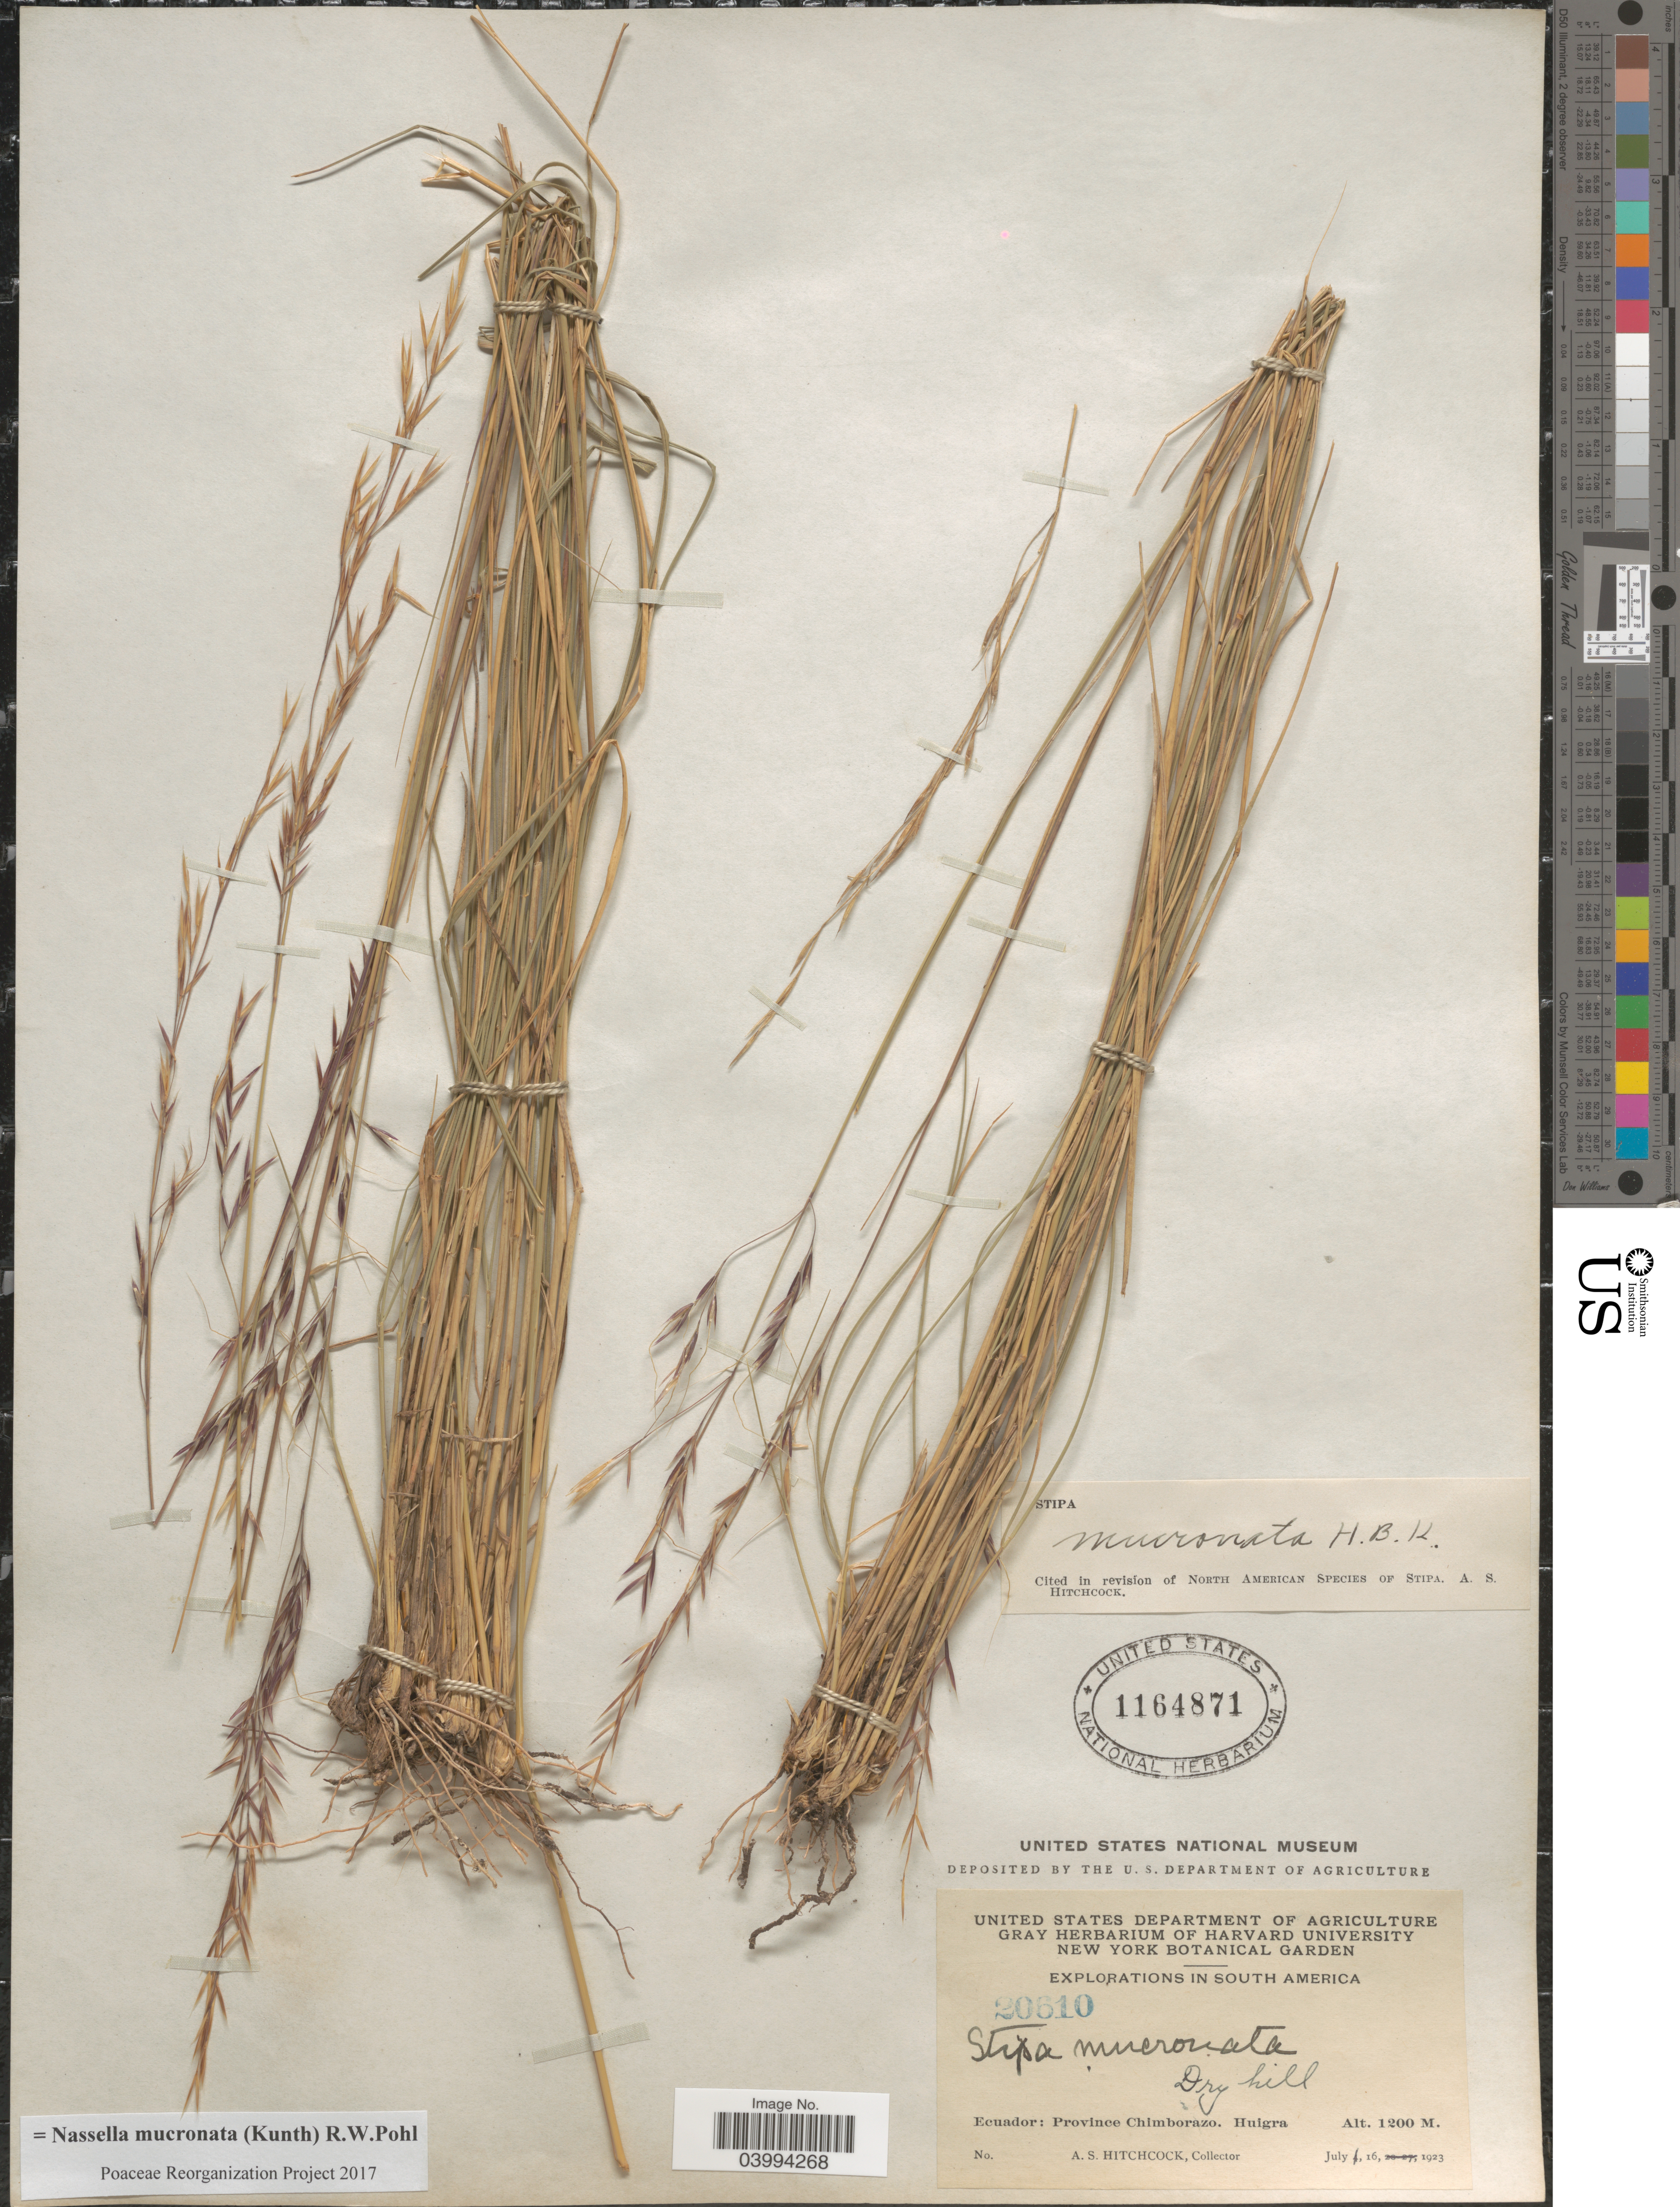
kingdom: Plantae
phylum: Tracheophyta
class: Liliopsida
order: Poales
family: Poaceae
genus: Nassella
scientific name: Nassella mucronata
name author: (Kunth) R.W. Pohl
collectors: A. S. Hitchcock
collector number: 20610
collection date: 1923-07-16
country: Ecuador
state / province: Chimborazo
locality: Huigra.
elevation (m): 1200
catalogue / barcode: US 1164871